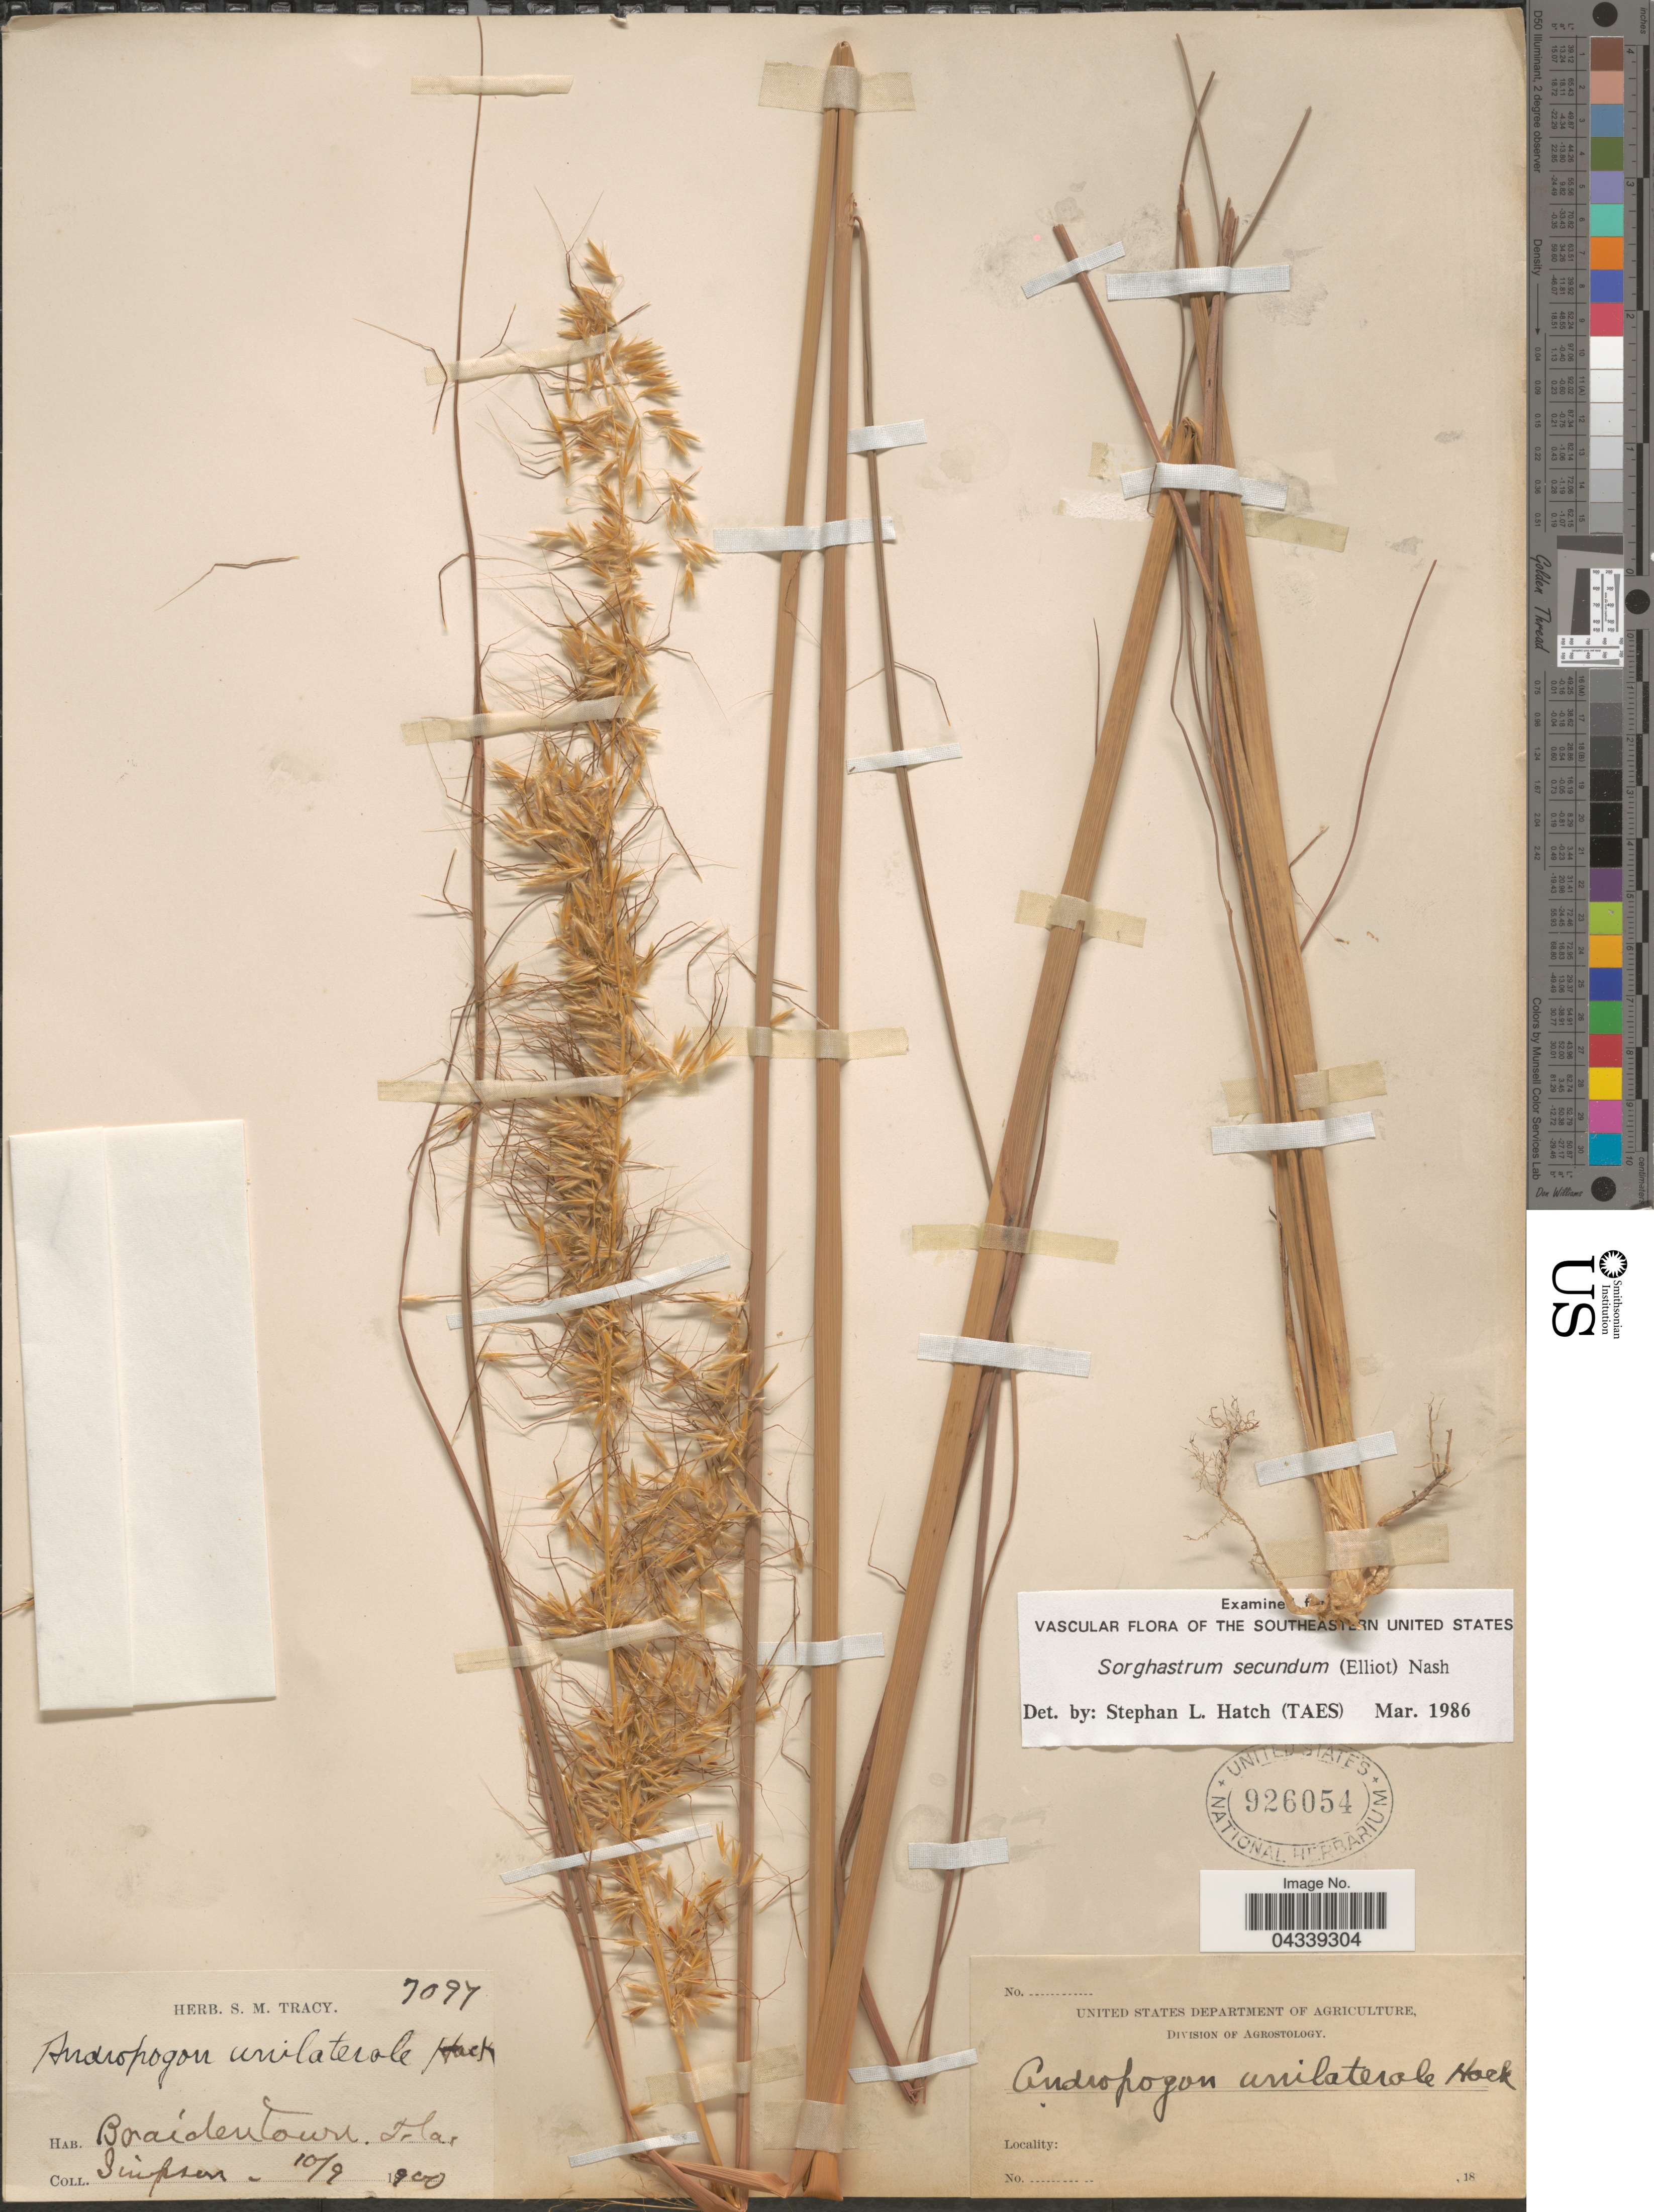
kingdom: Plantae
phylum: Tracheophyta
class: Liliopsida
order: Poales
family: Poaceae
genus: Sorghastrum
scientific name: Sorghastrum secundum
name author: (Elliott) Nash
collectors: Simpson, --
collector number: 7097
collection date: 1900-09-10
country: United States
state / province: Florida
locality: Braidentown.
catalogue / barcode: US 926054